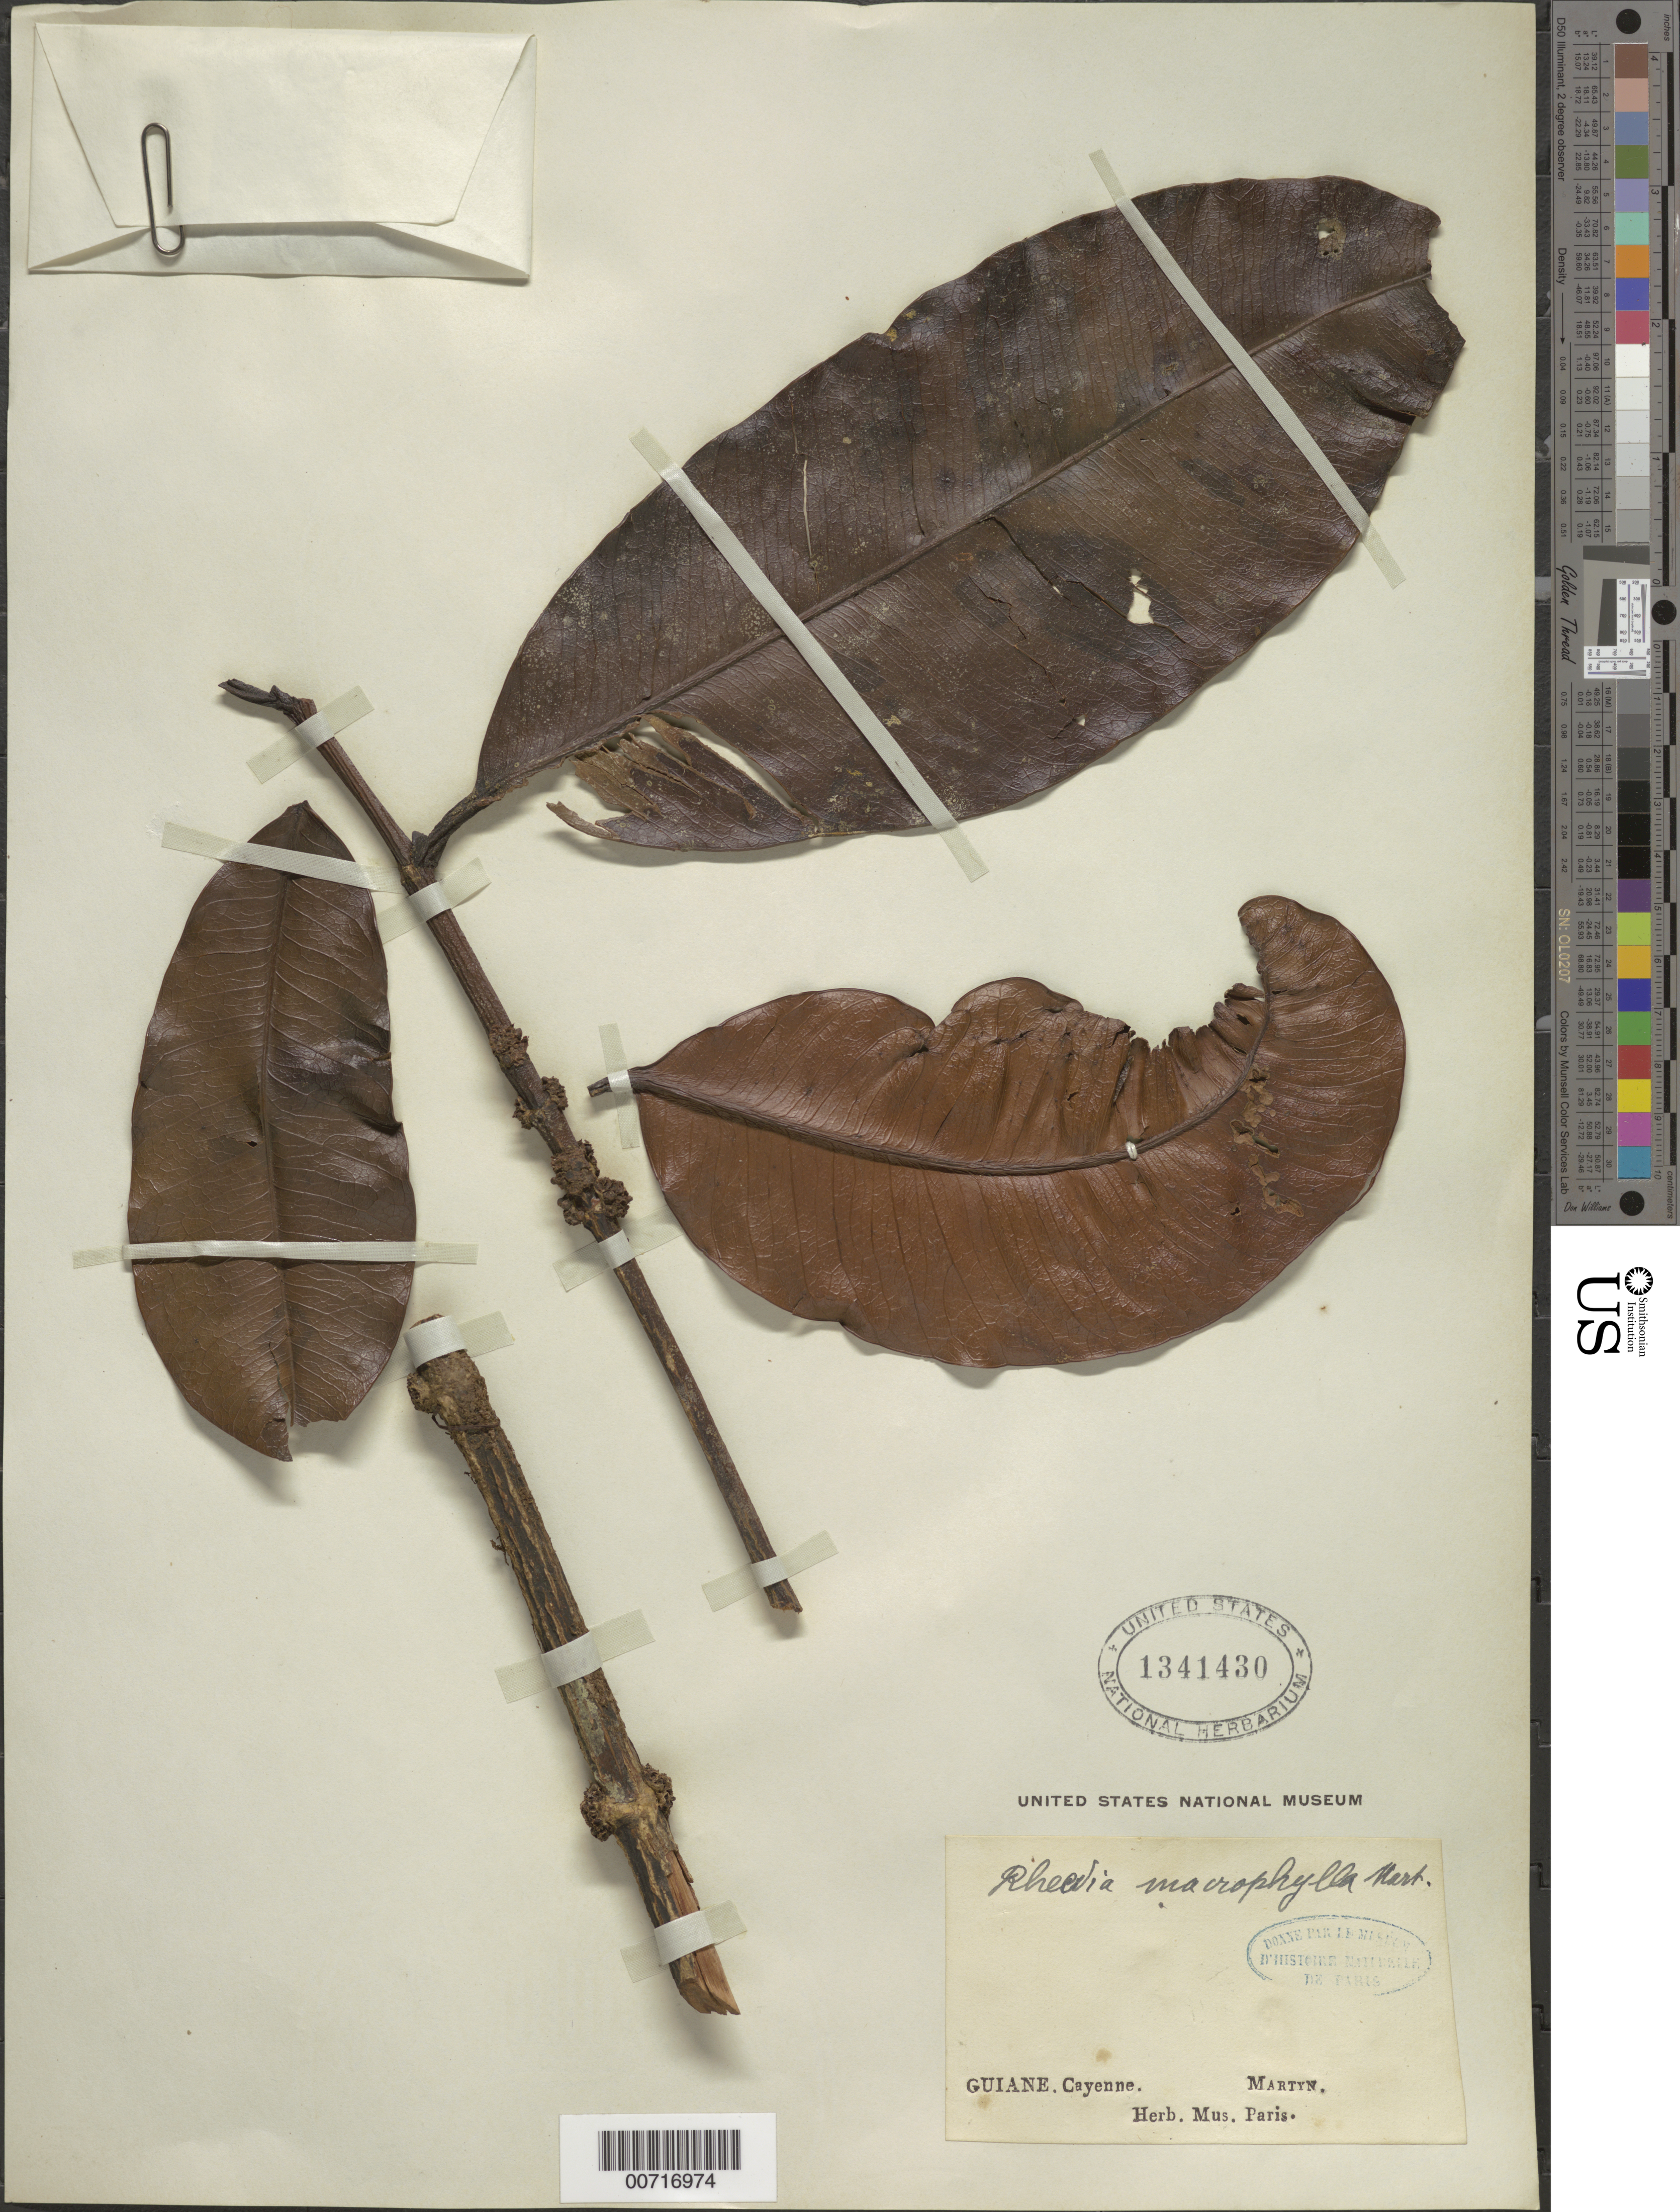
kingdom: Plantae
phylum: Tracheophyta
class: Magnoliopsida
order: Malpighiales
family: Clusiaceae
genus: Garcinia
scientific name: Garcinia macrophylla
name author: Mart.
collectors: E. Martyn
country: French Guiana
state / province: Cayenne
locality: Cayenne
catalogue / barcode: US 1341430